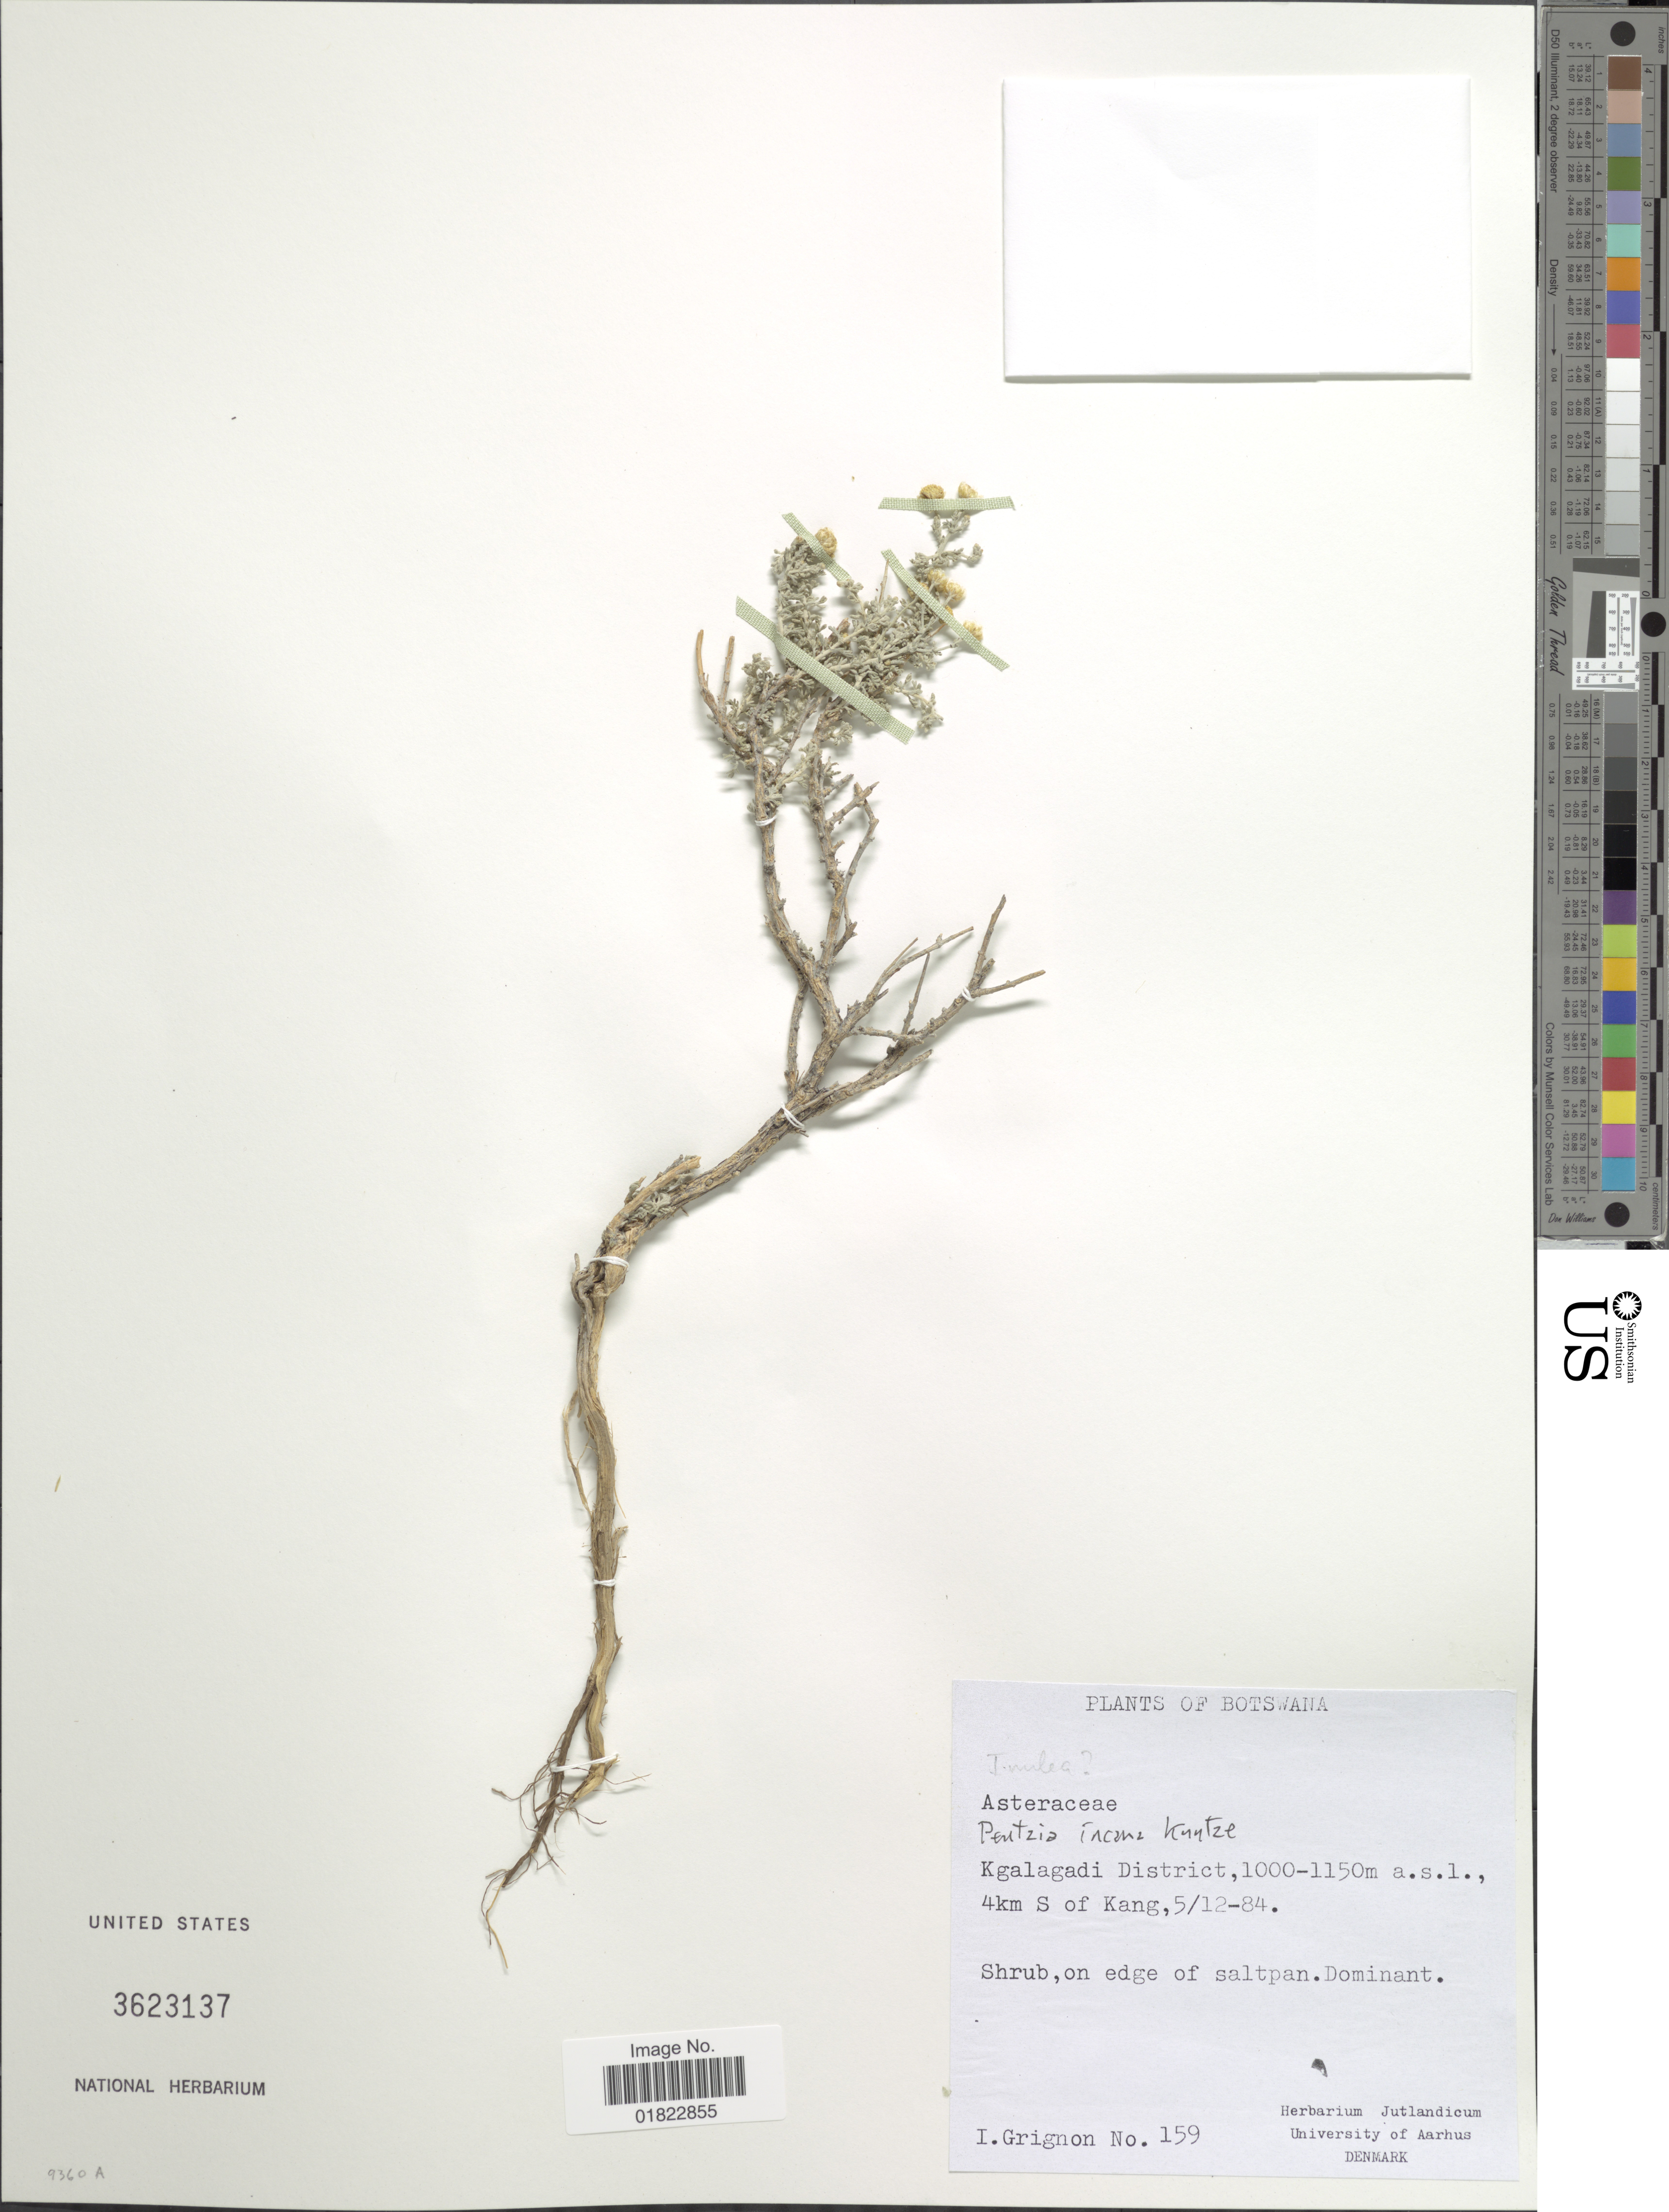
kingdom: Plantae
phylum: Tracheophyta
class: Magnoliopsida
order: Asterales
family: Asteraceae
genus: Pentzia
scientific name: Pentzia incana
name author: (Thunb.) Kuntze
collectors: I. Grignon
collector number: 159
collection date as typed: Transcribed d/m/y: 5/12/84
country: Botswana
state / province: Kgalagadi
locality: Kgalagadi District, 4 km S of Kang.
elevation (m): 1000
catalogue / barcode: US 3623137